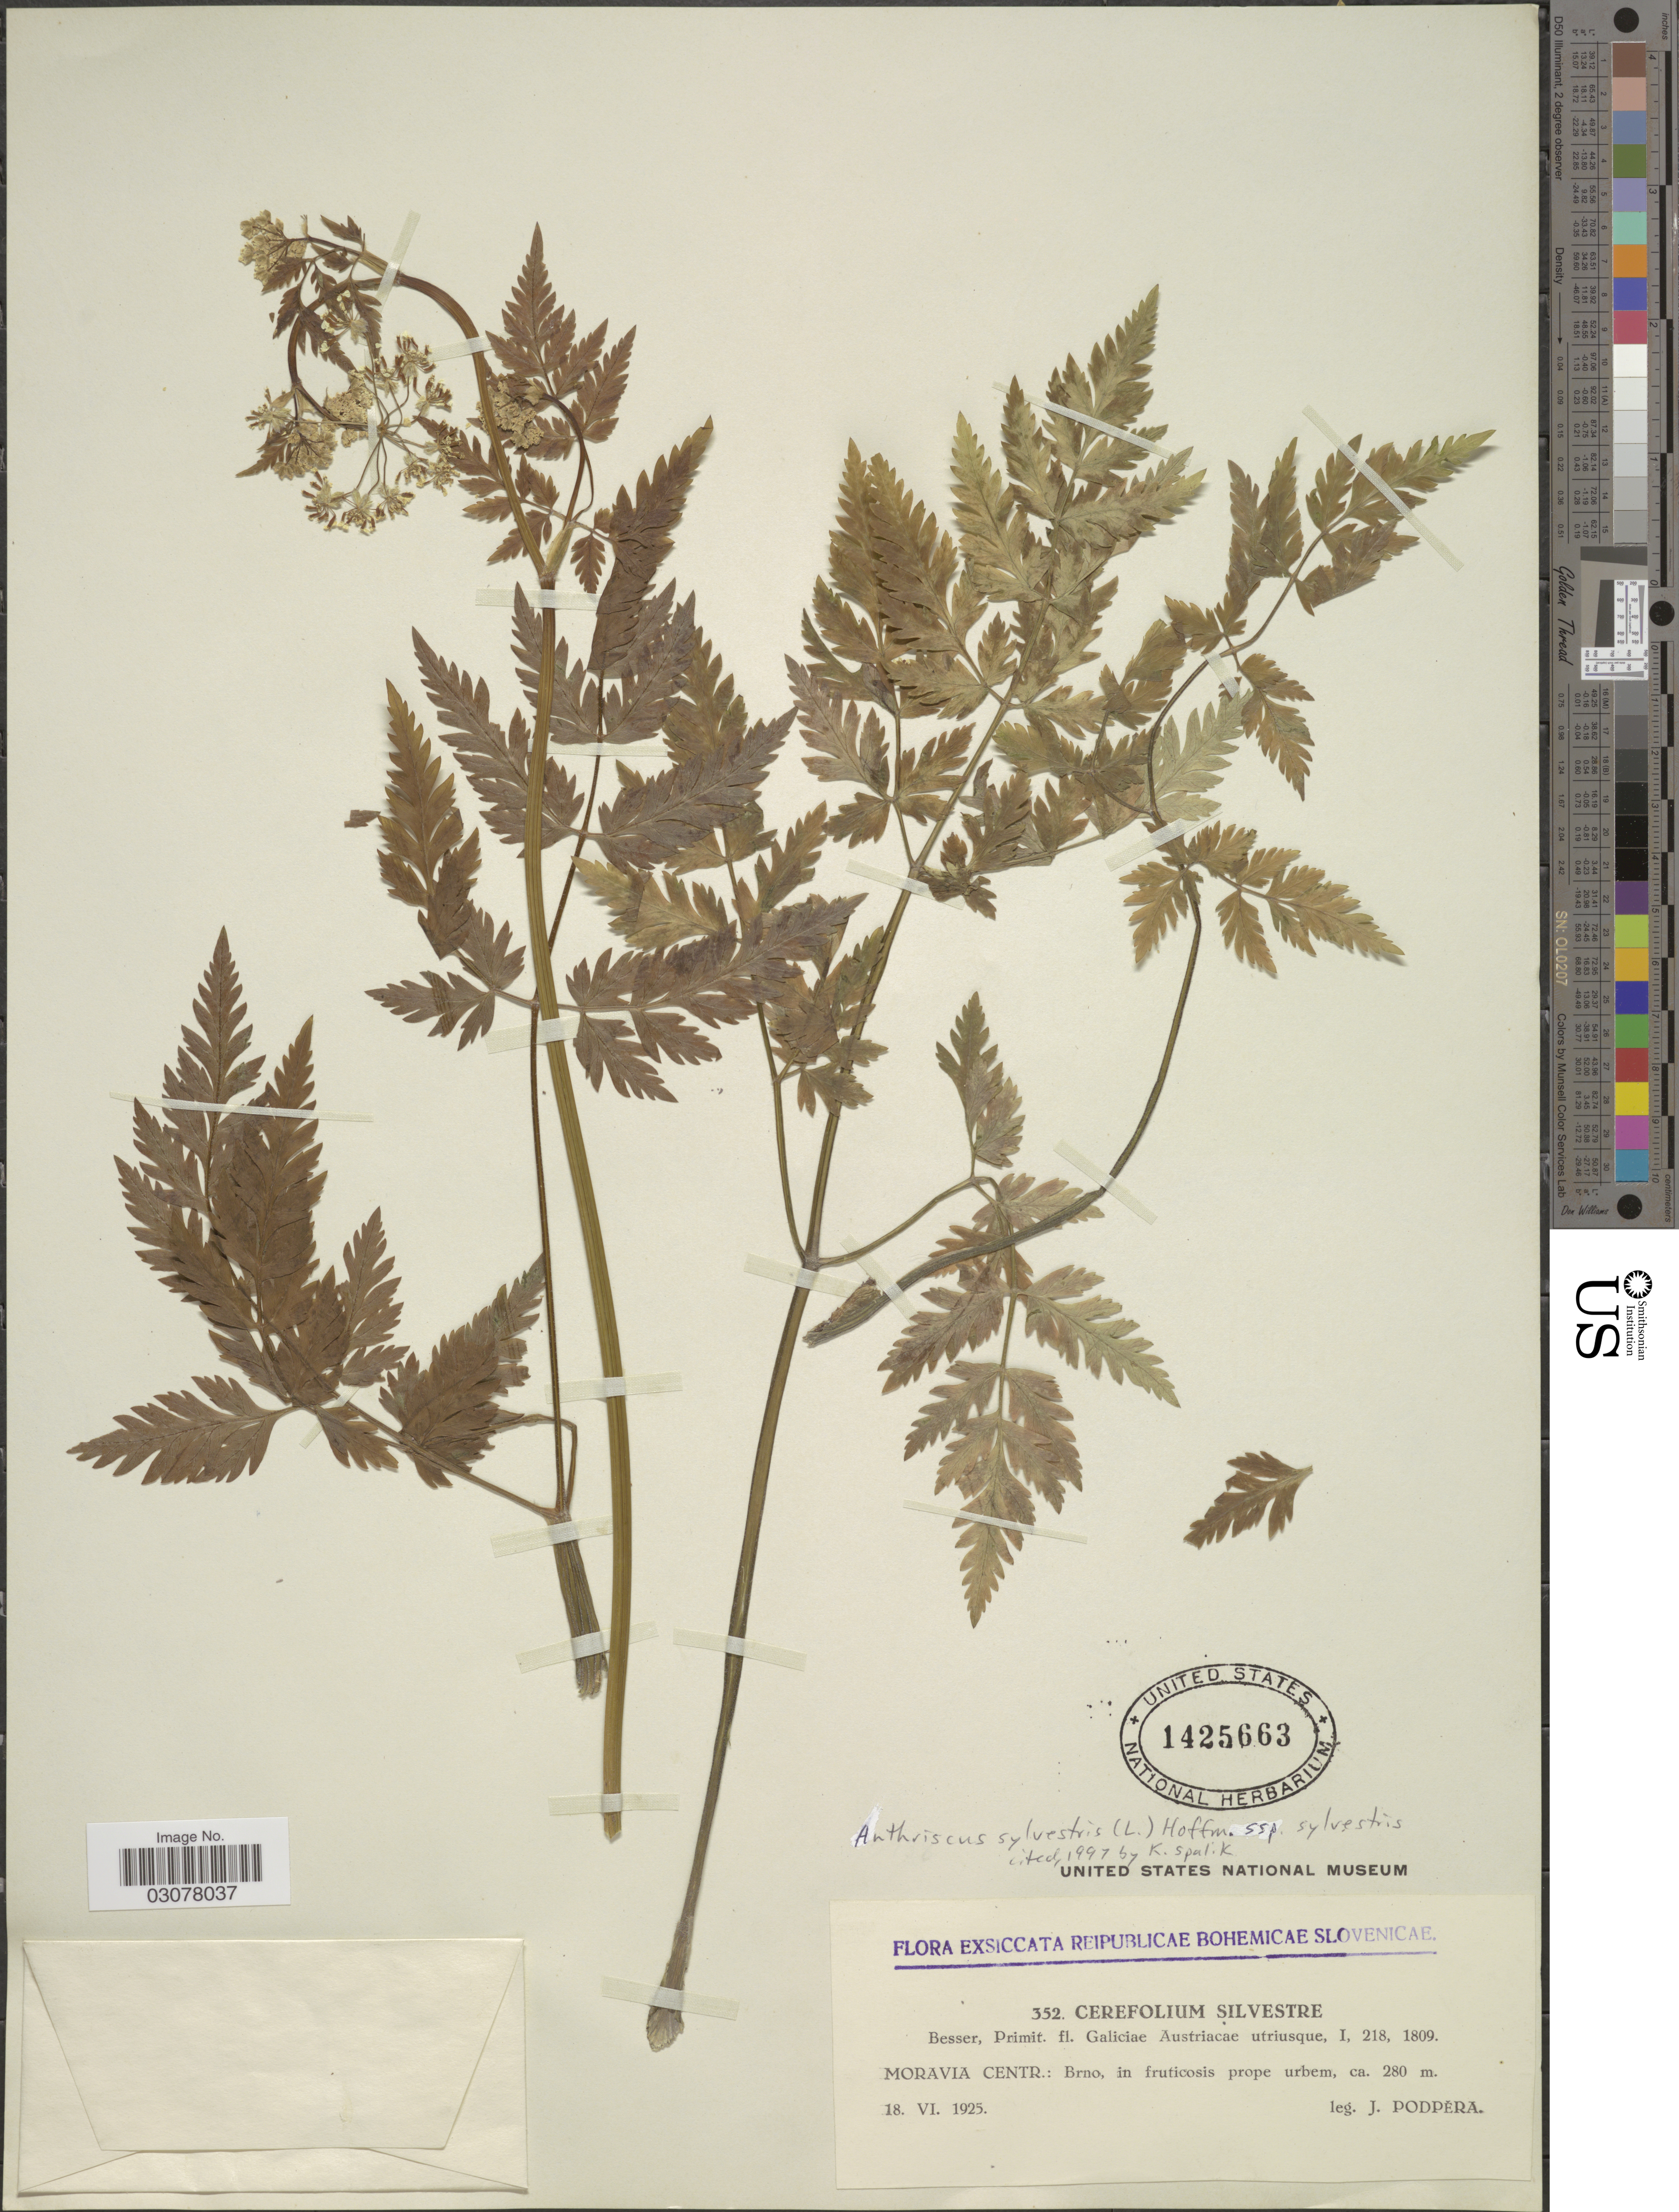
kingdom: Plantae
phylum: Tracheophyta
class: Magnoliopsida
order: Apiales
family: Apiaceae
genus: Anthriscus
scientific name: Anthriscus sylvestris subsp. sylvestris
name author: (L.) Hoffm.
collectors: J. Podpera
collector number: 352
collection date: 1925-06-18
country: Czechia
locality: Reipublicae Bohemicae Slovenicae, Moravia Centr.: Brno. in fruticosis prope urbem.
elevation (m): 280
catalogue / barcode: US 1425663